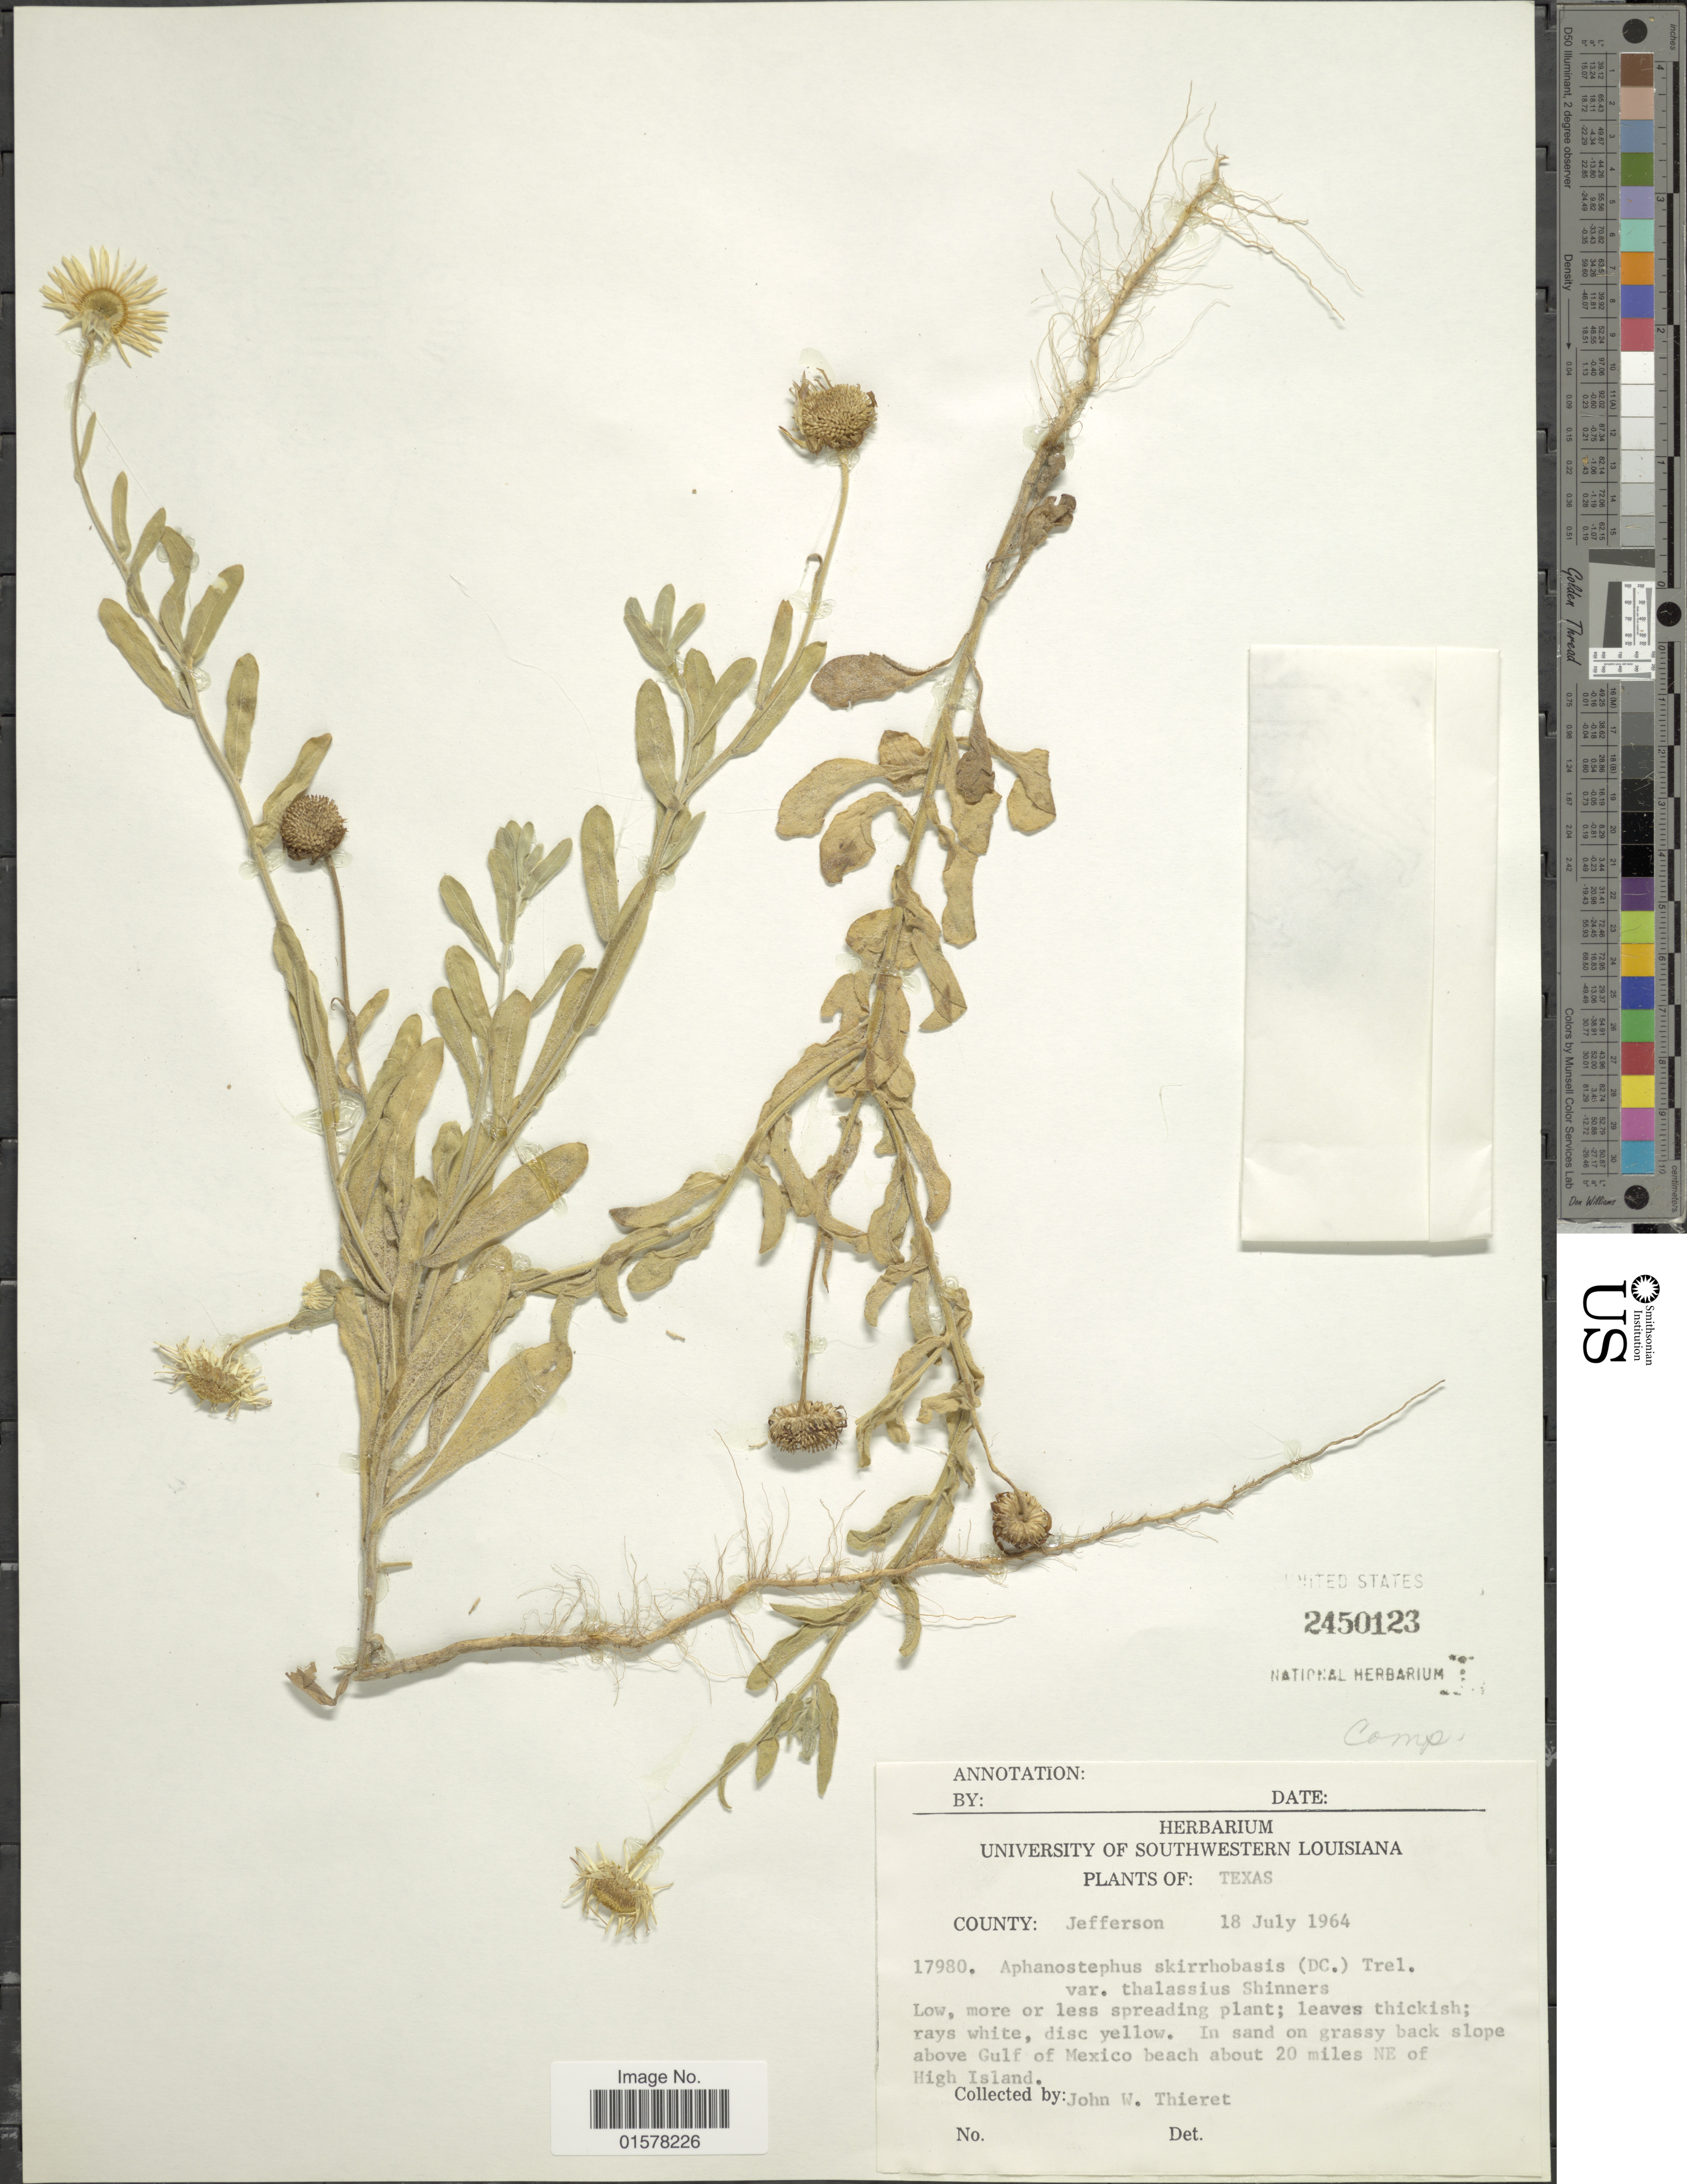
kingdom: Plantae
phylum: Tracheophyta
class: Magnoliopsida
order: Asterales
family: Asteraceae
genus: Aphanostephus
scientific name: Aphanostephus skirrhobasis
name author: (DC.) Trel. ex Coville & Branner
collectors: J. W. Thieret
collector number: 17980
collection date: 1964-07-18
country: United States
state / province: Texas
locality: Texas. County: Jefferson. slope above Gulf of Mexico beach about 20 miles NE of High Island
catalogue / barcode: US 2450123